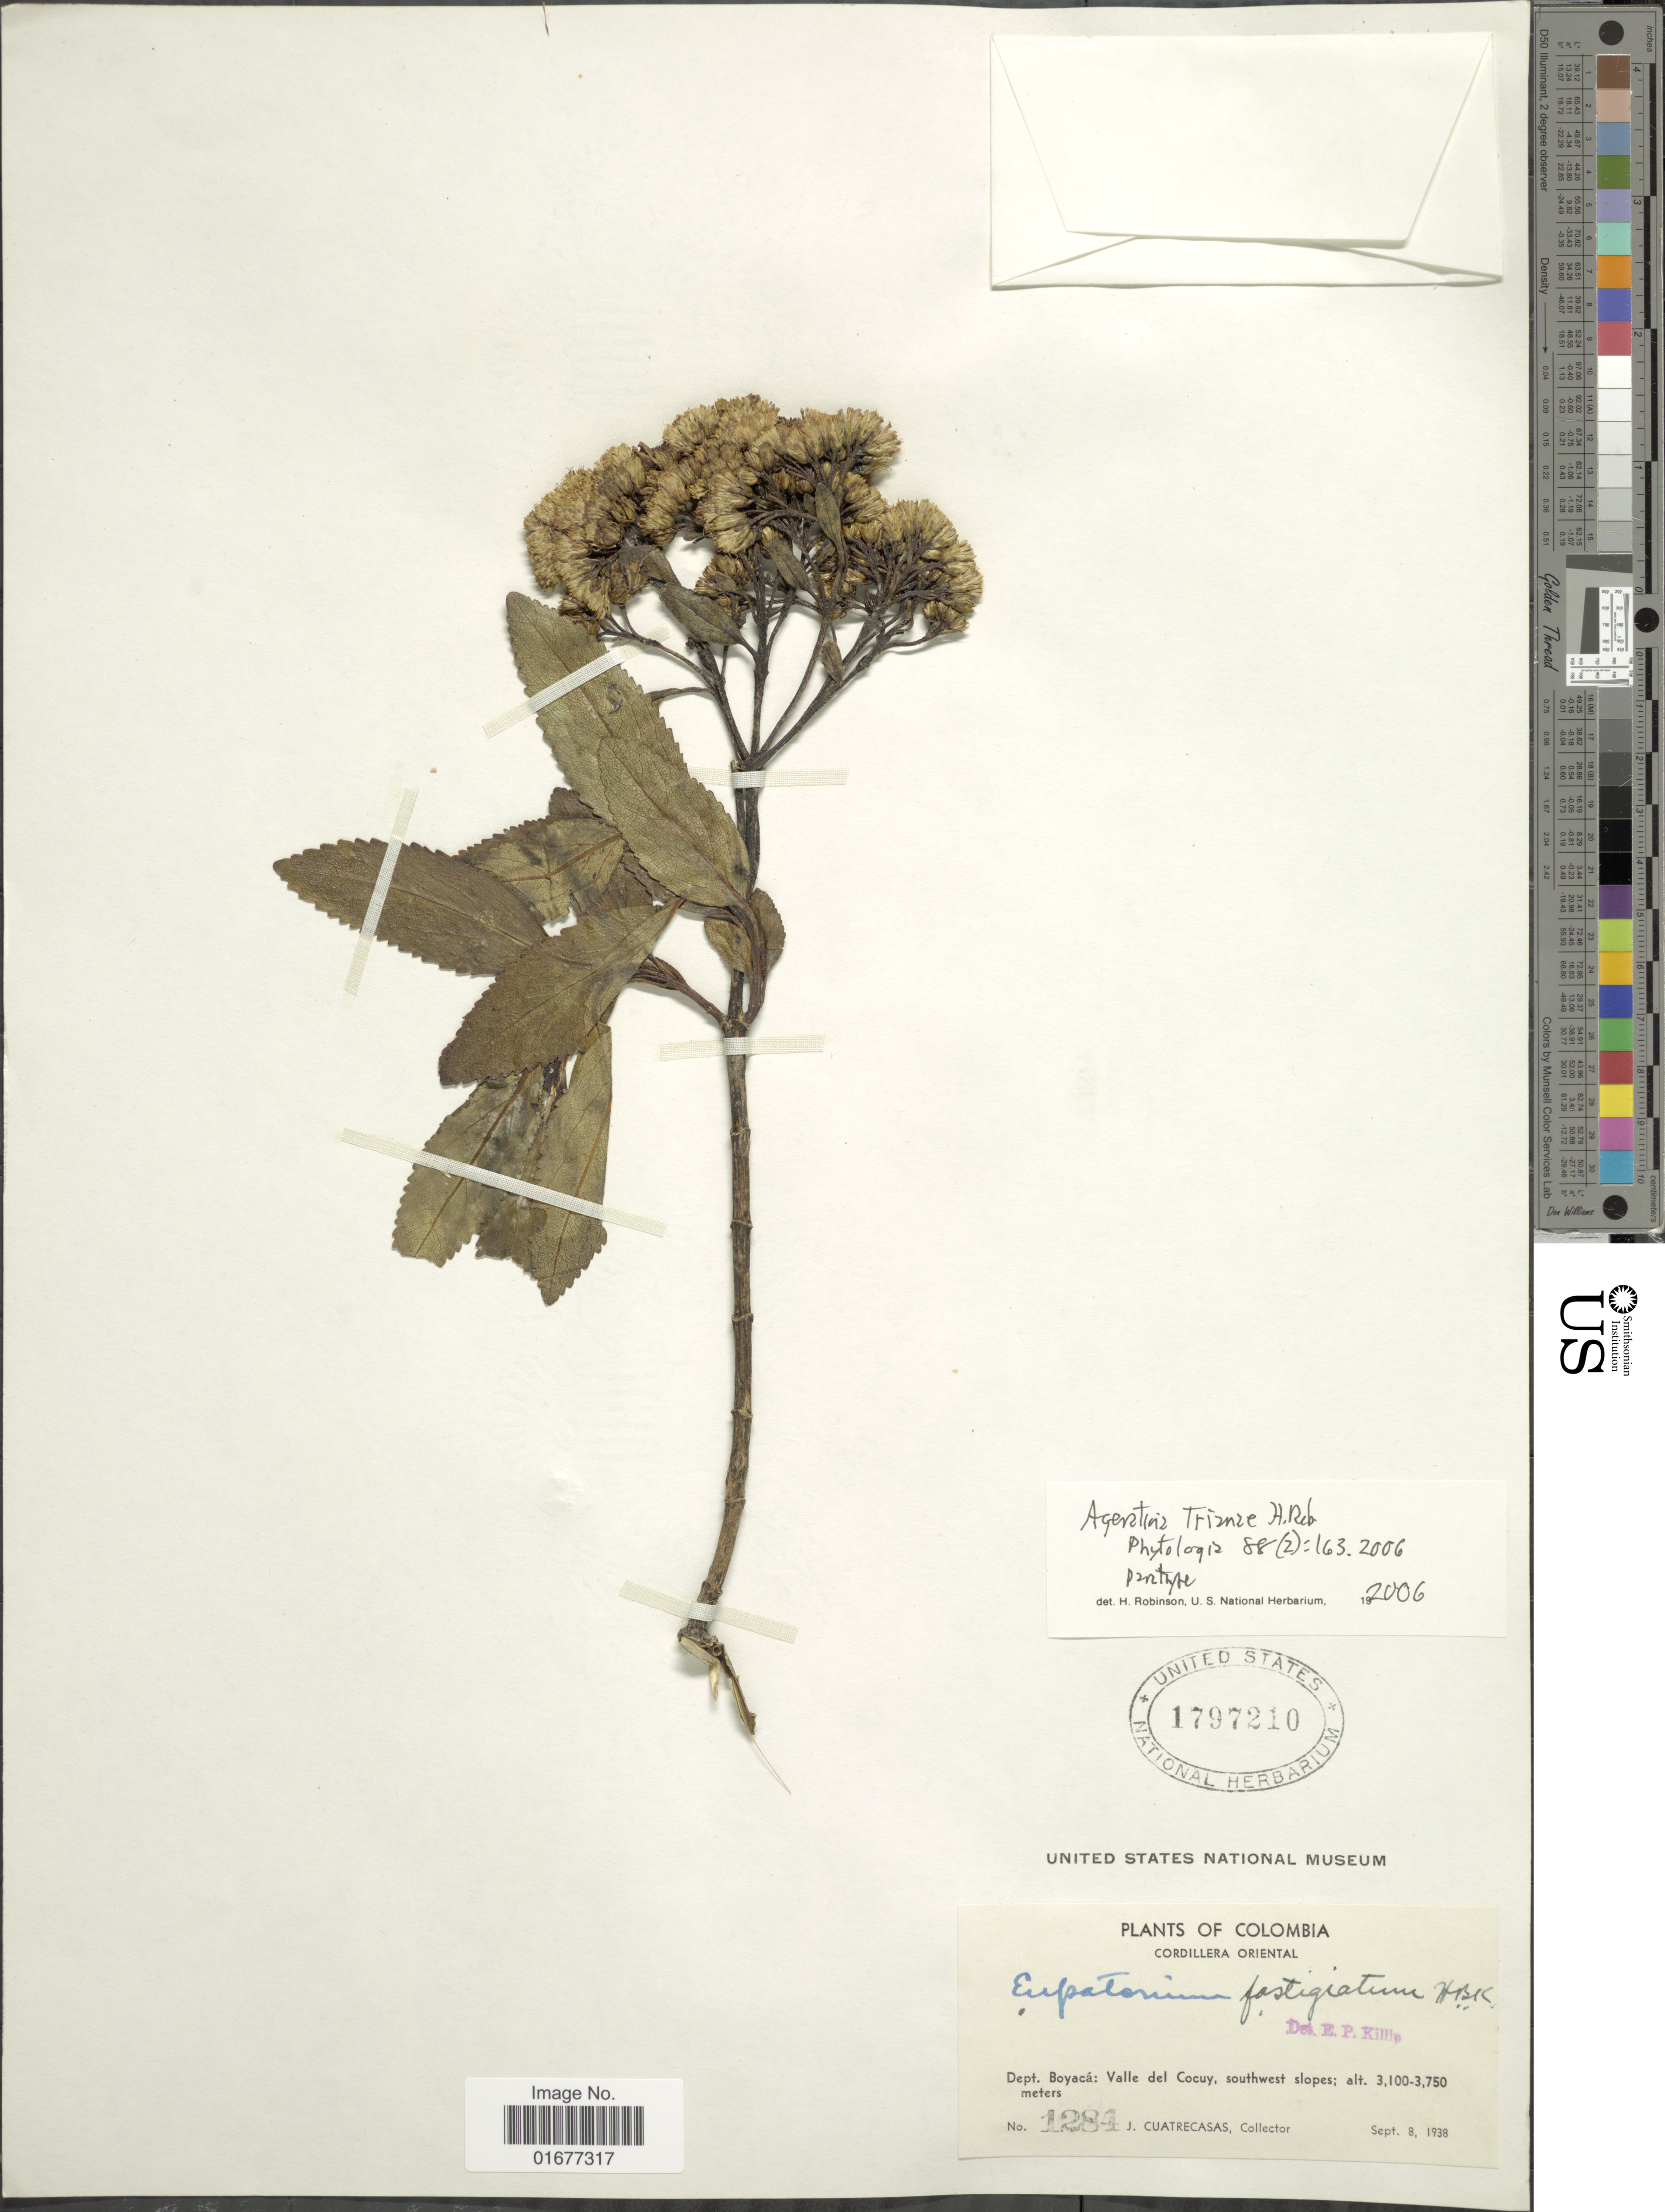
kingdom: Plantae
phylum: Tracheophyta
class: Magnoliopsida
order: Asterales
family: Asteraceae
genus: Ageratina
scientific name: Ageratina fastigiata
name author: (Kunth) R.M. King & H. Rob.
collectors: J. Cuatrecasas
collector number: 1284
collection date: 1938-09-08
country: Colombia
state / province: Boyacá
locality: Valle del Cocuy, southwest slopes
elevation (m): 3100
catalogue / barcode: US 1797210